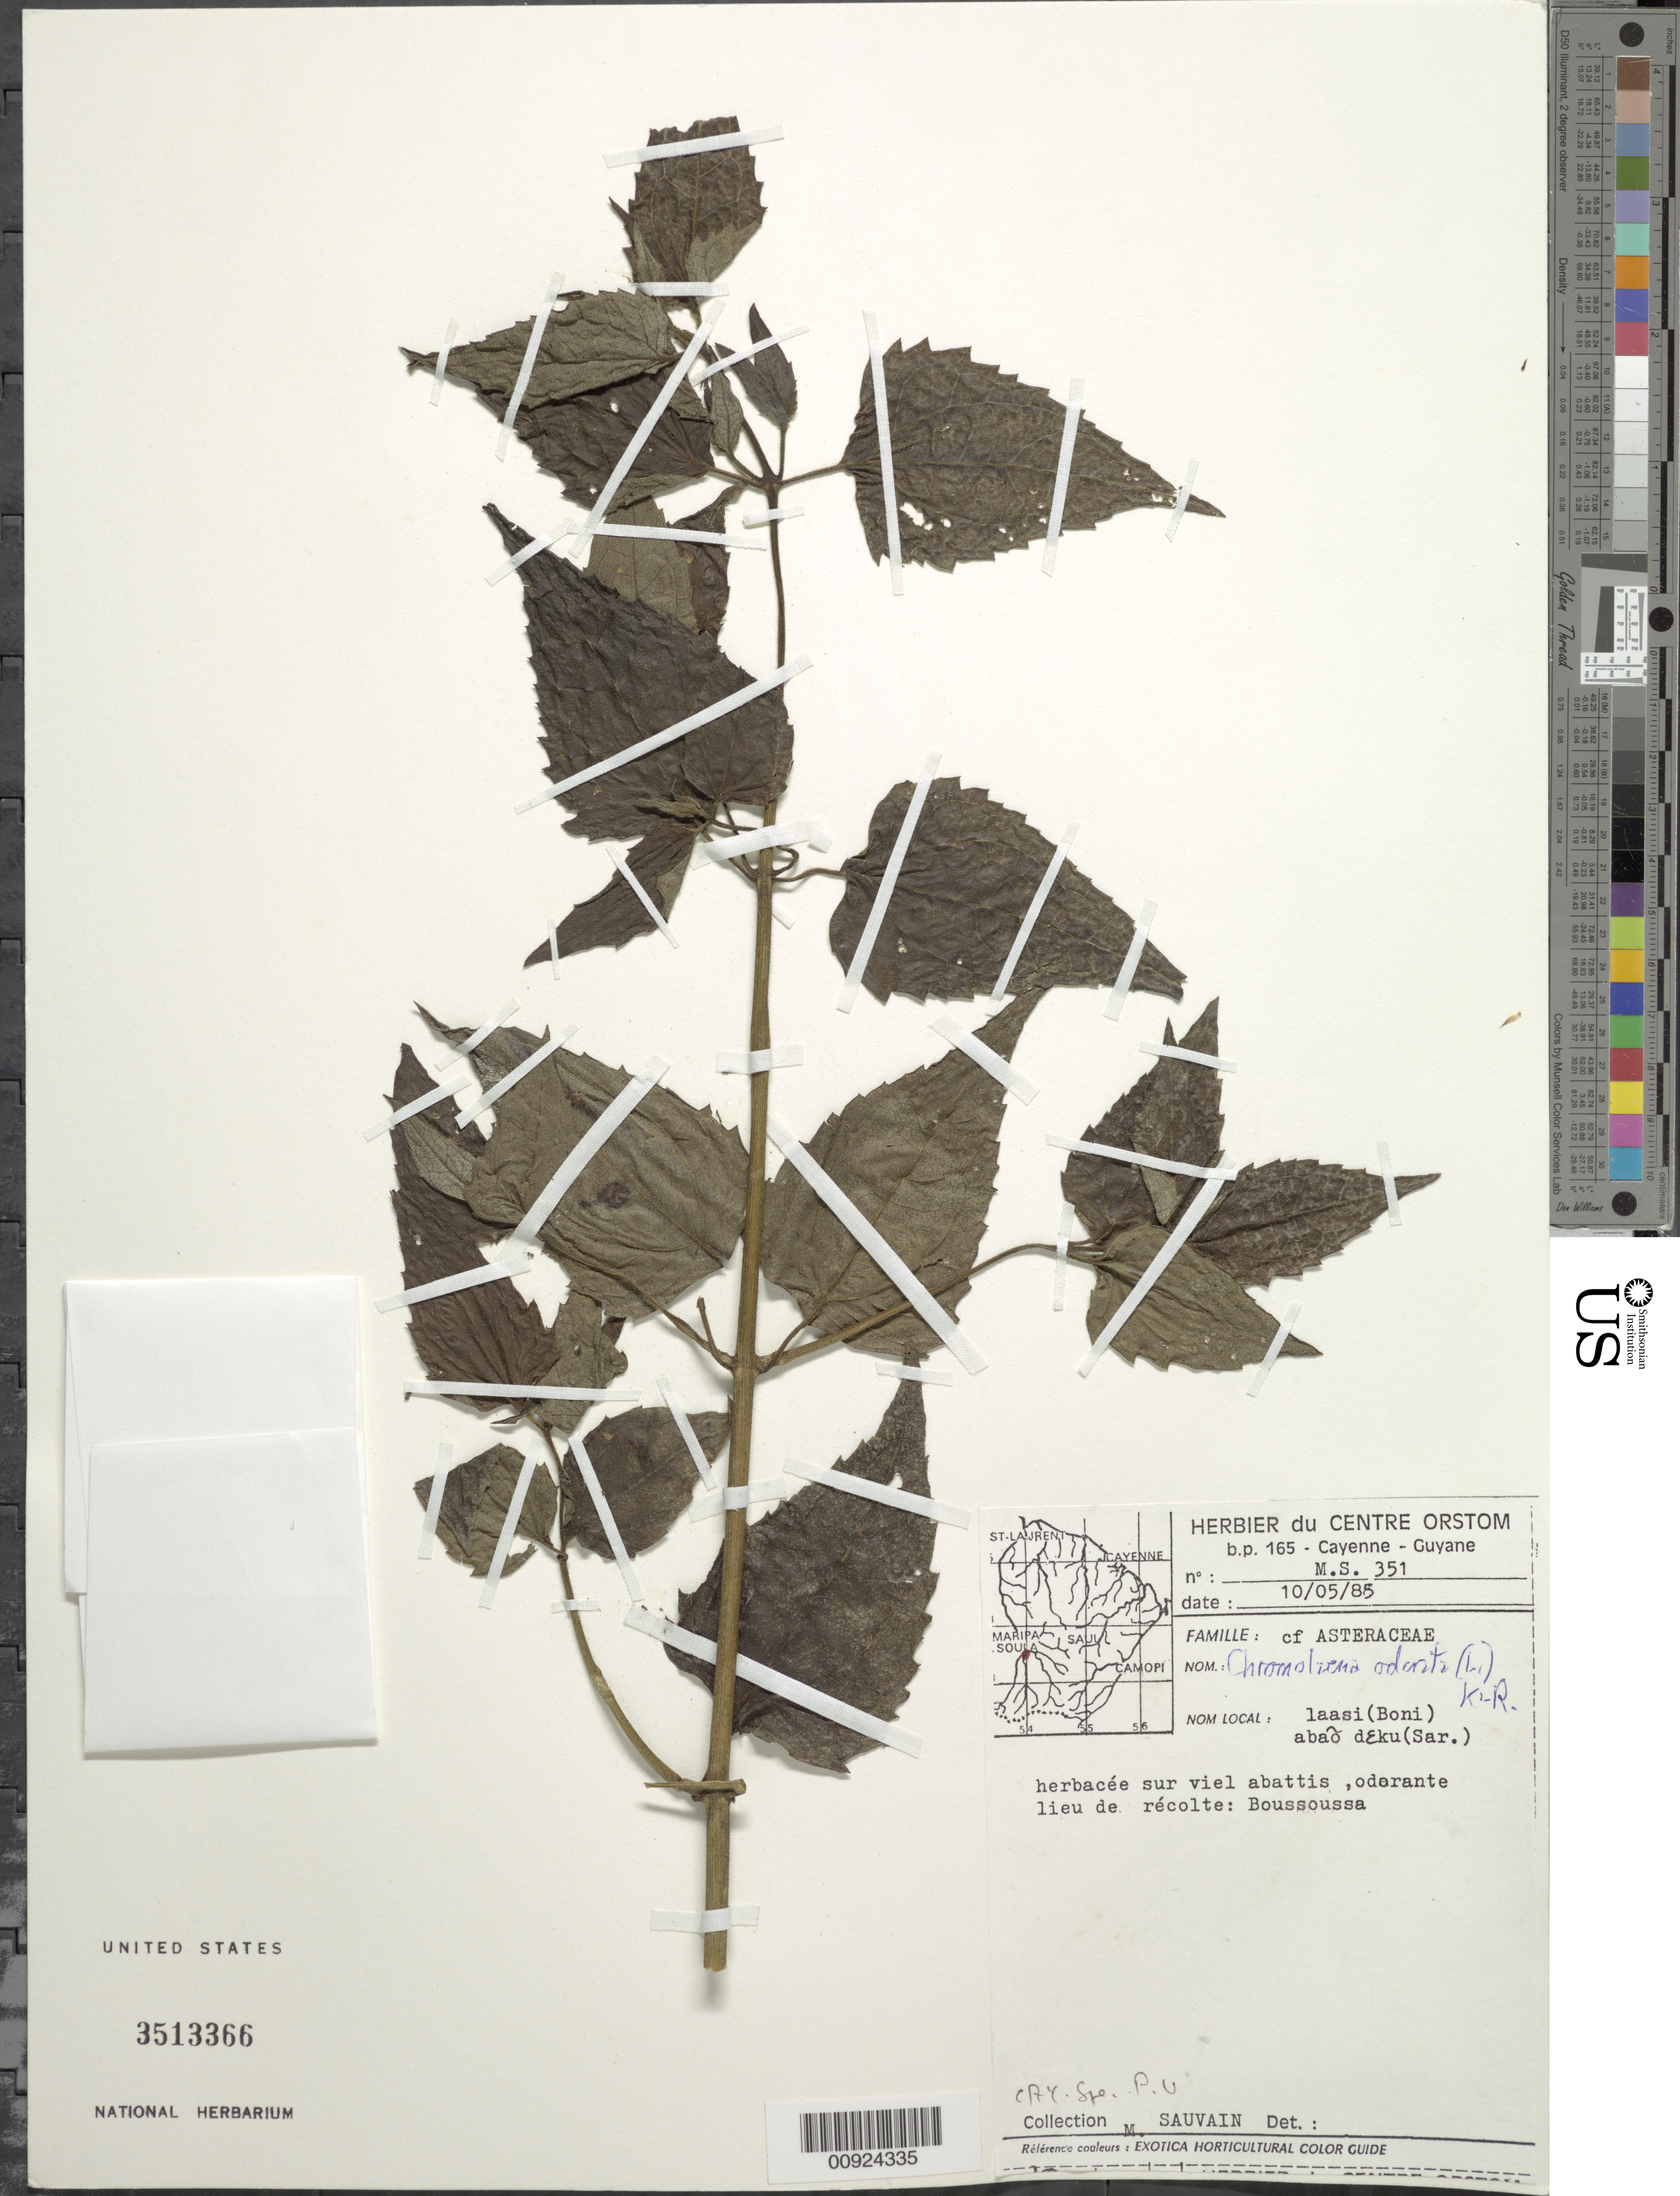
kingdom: Plantae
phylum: Tracheophyta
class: Magnoliopsida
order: Asterales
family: Asteraceae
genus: Chromolaena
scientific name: Chromolaena odorata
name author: (L.) R.M. King & H. Rob.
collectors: M. Sauvain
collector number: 351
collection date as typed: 10-May-85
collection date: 1985-05-10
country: French Guiana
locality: Maripa Soula, Bas-Oyapock; Boussoussa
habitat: Sur viel abattis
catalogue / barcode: US 3513366